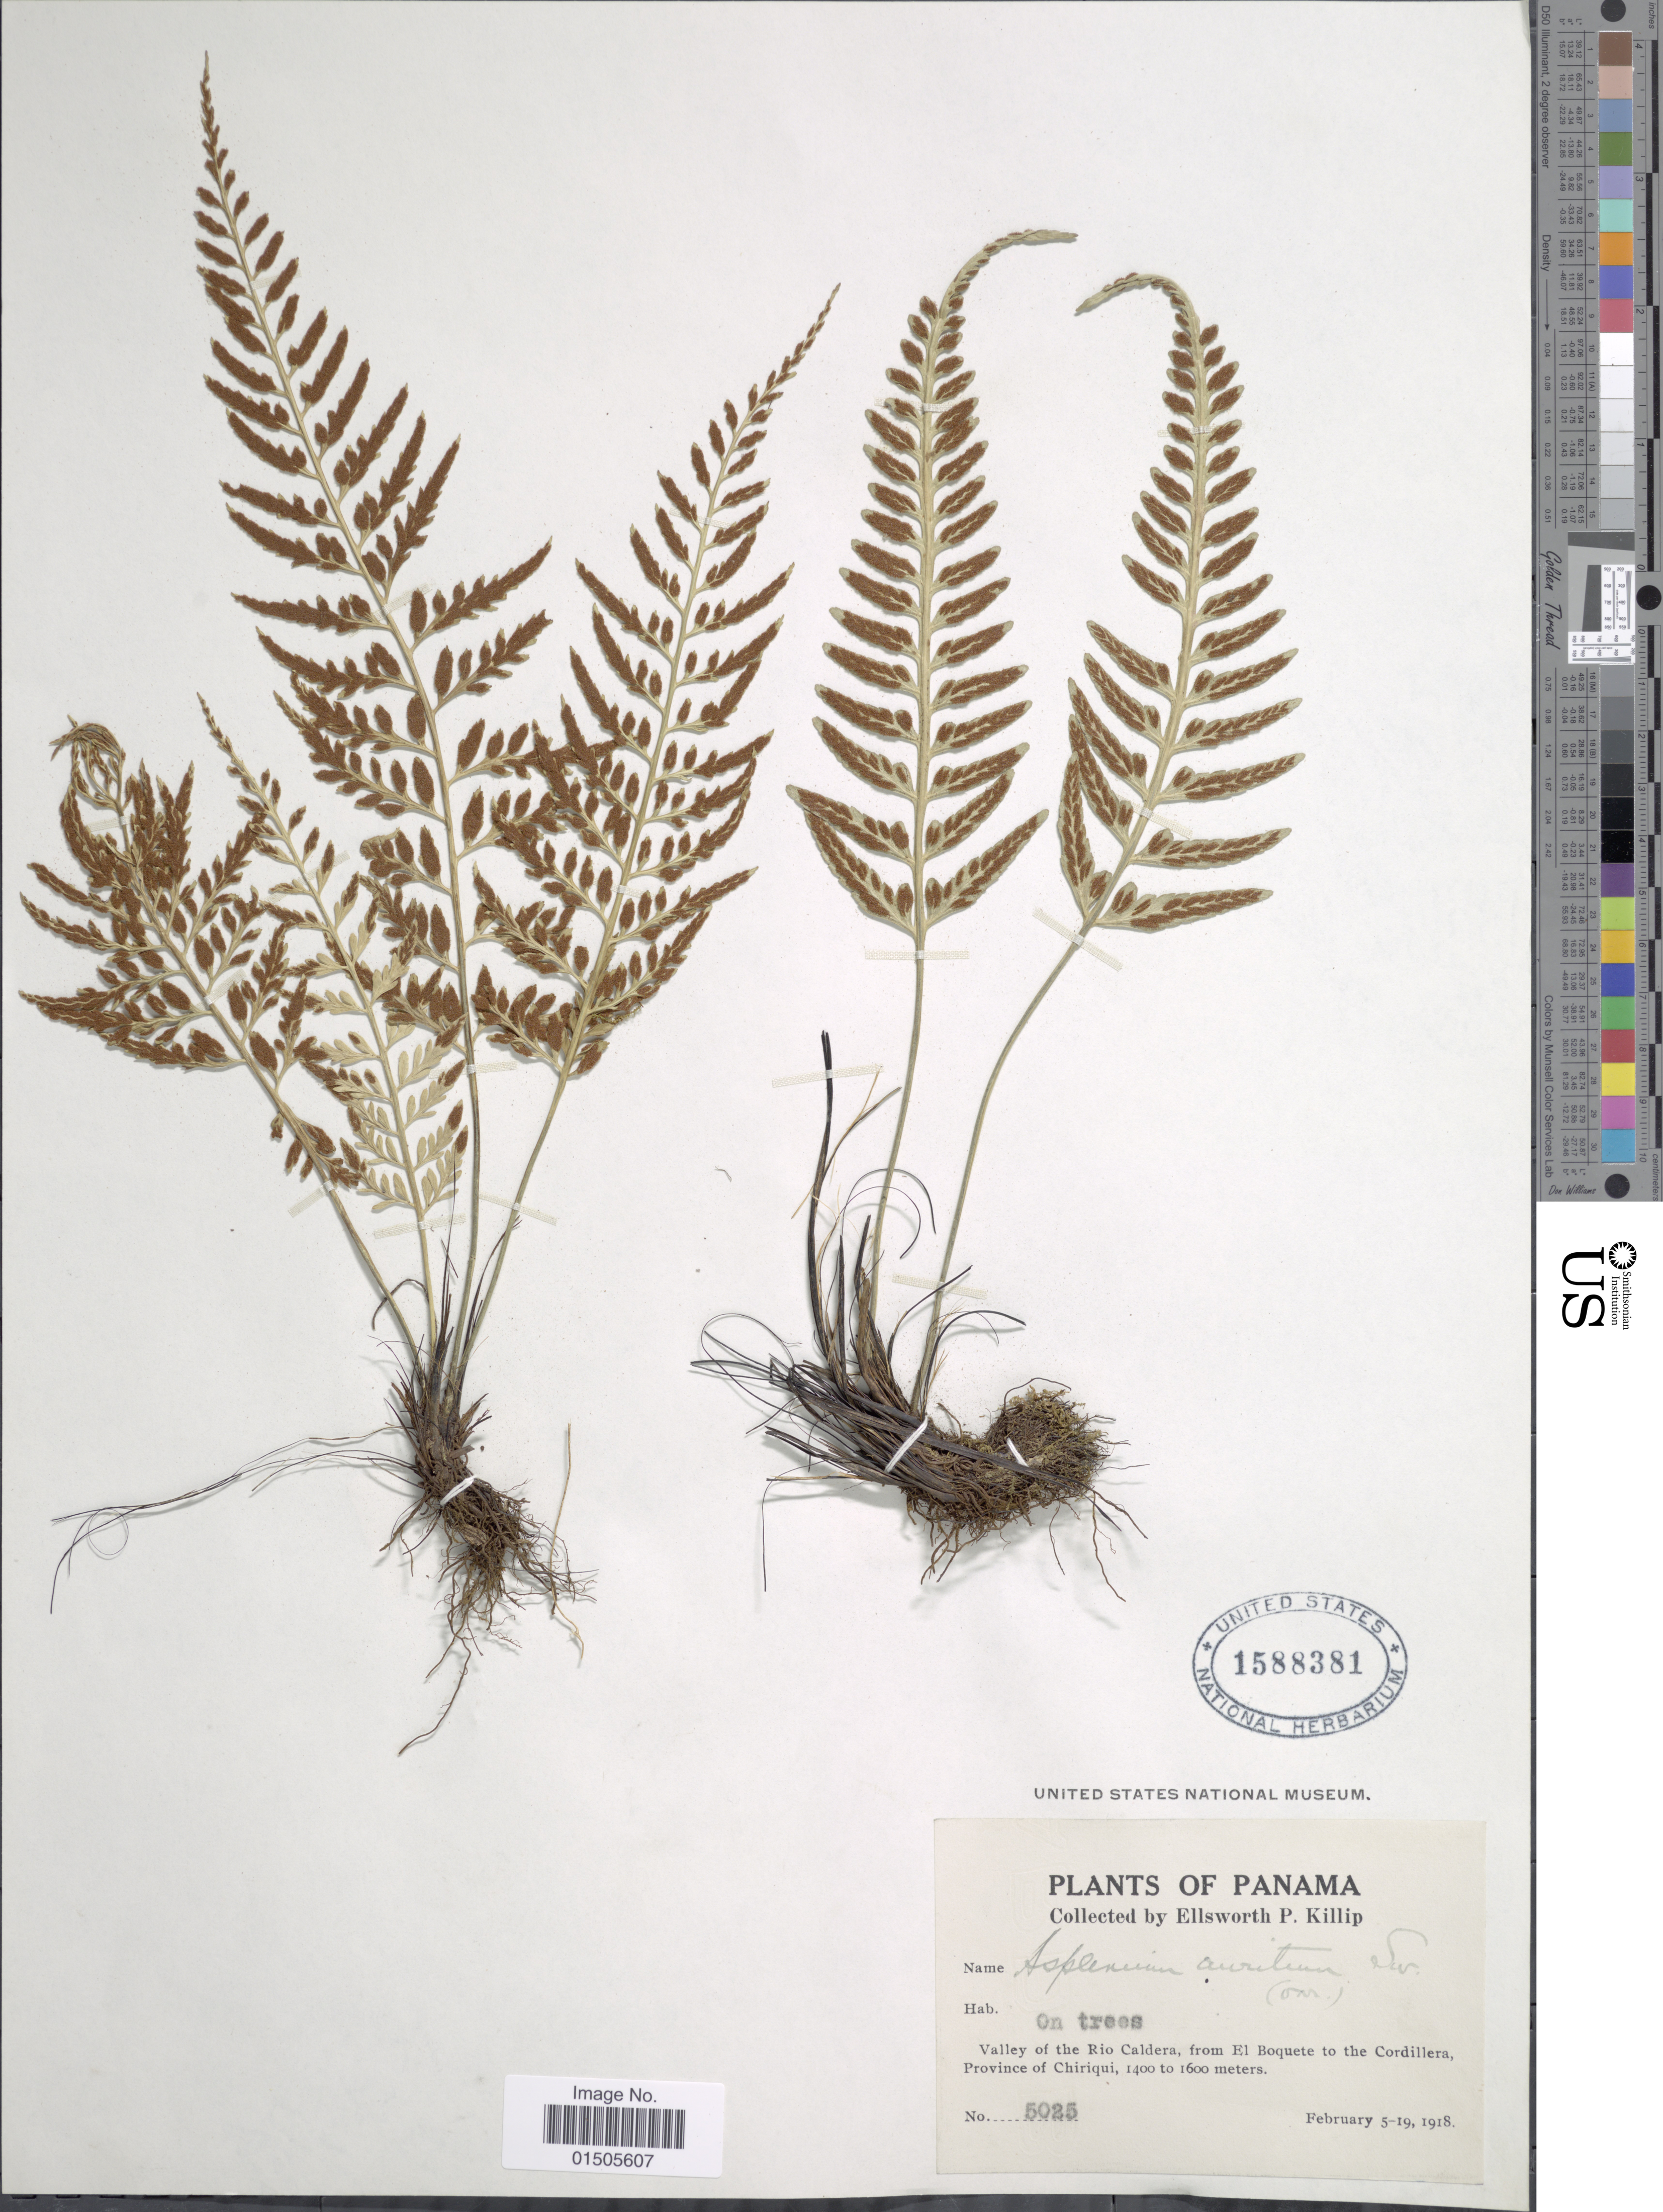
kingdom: Plantae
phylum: Tracheophyta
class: Polypodiopsida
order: Polypodiales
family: Aspleniaceae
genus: Asplenium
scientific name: Asplenium auritum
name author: Sw.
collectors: E. P. Killip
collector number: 5025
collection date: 1918-02-05/1918-02-19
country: Panama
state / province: Chiriqui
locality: Valley of the Rio Caldera, from El Boquete to the Cordillera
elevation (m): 1400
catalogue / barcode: US 1588381